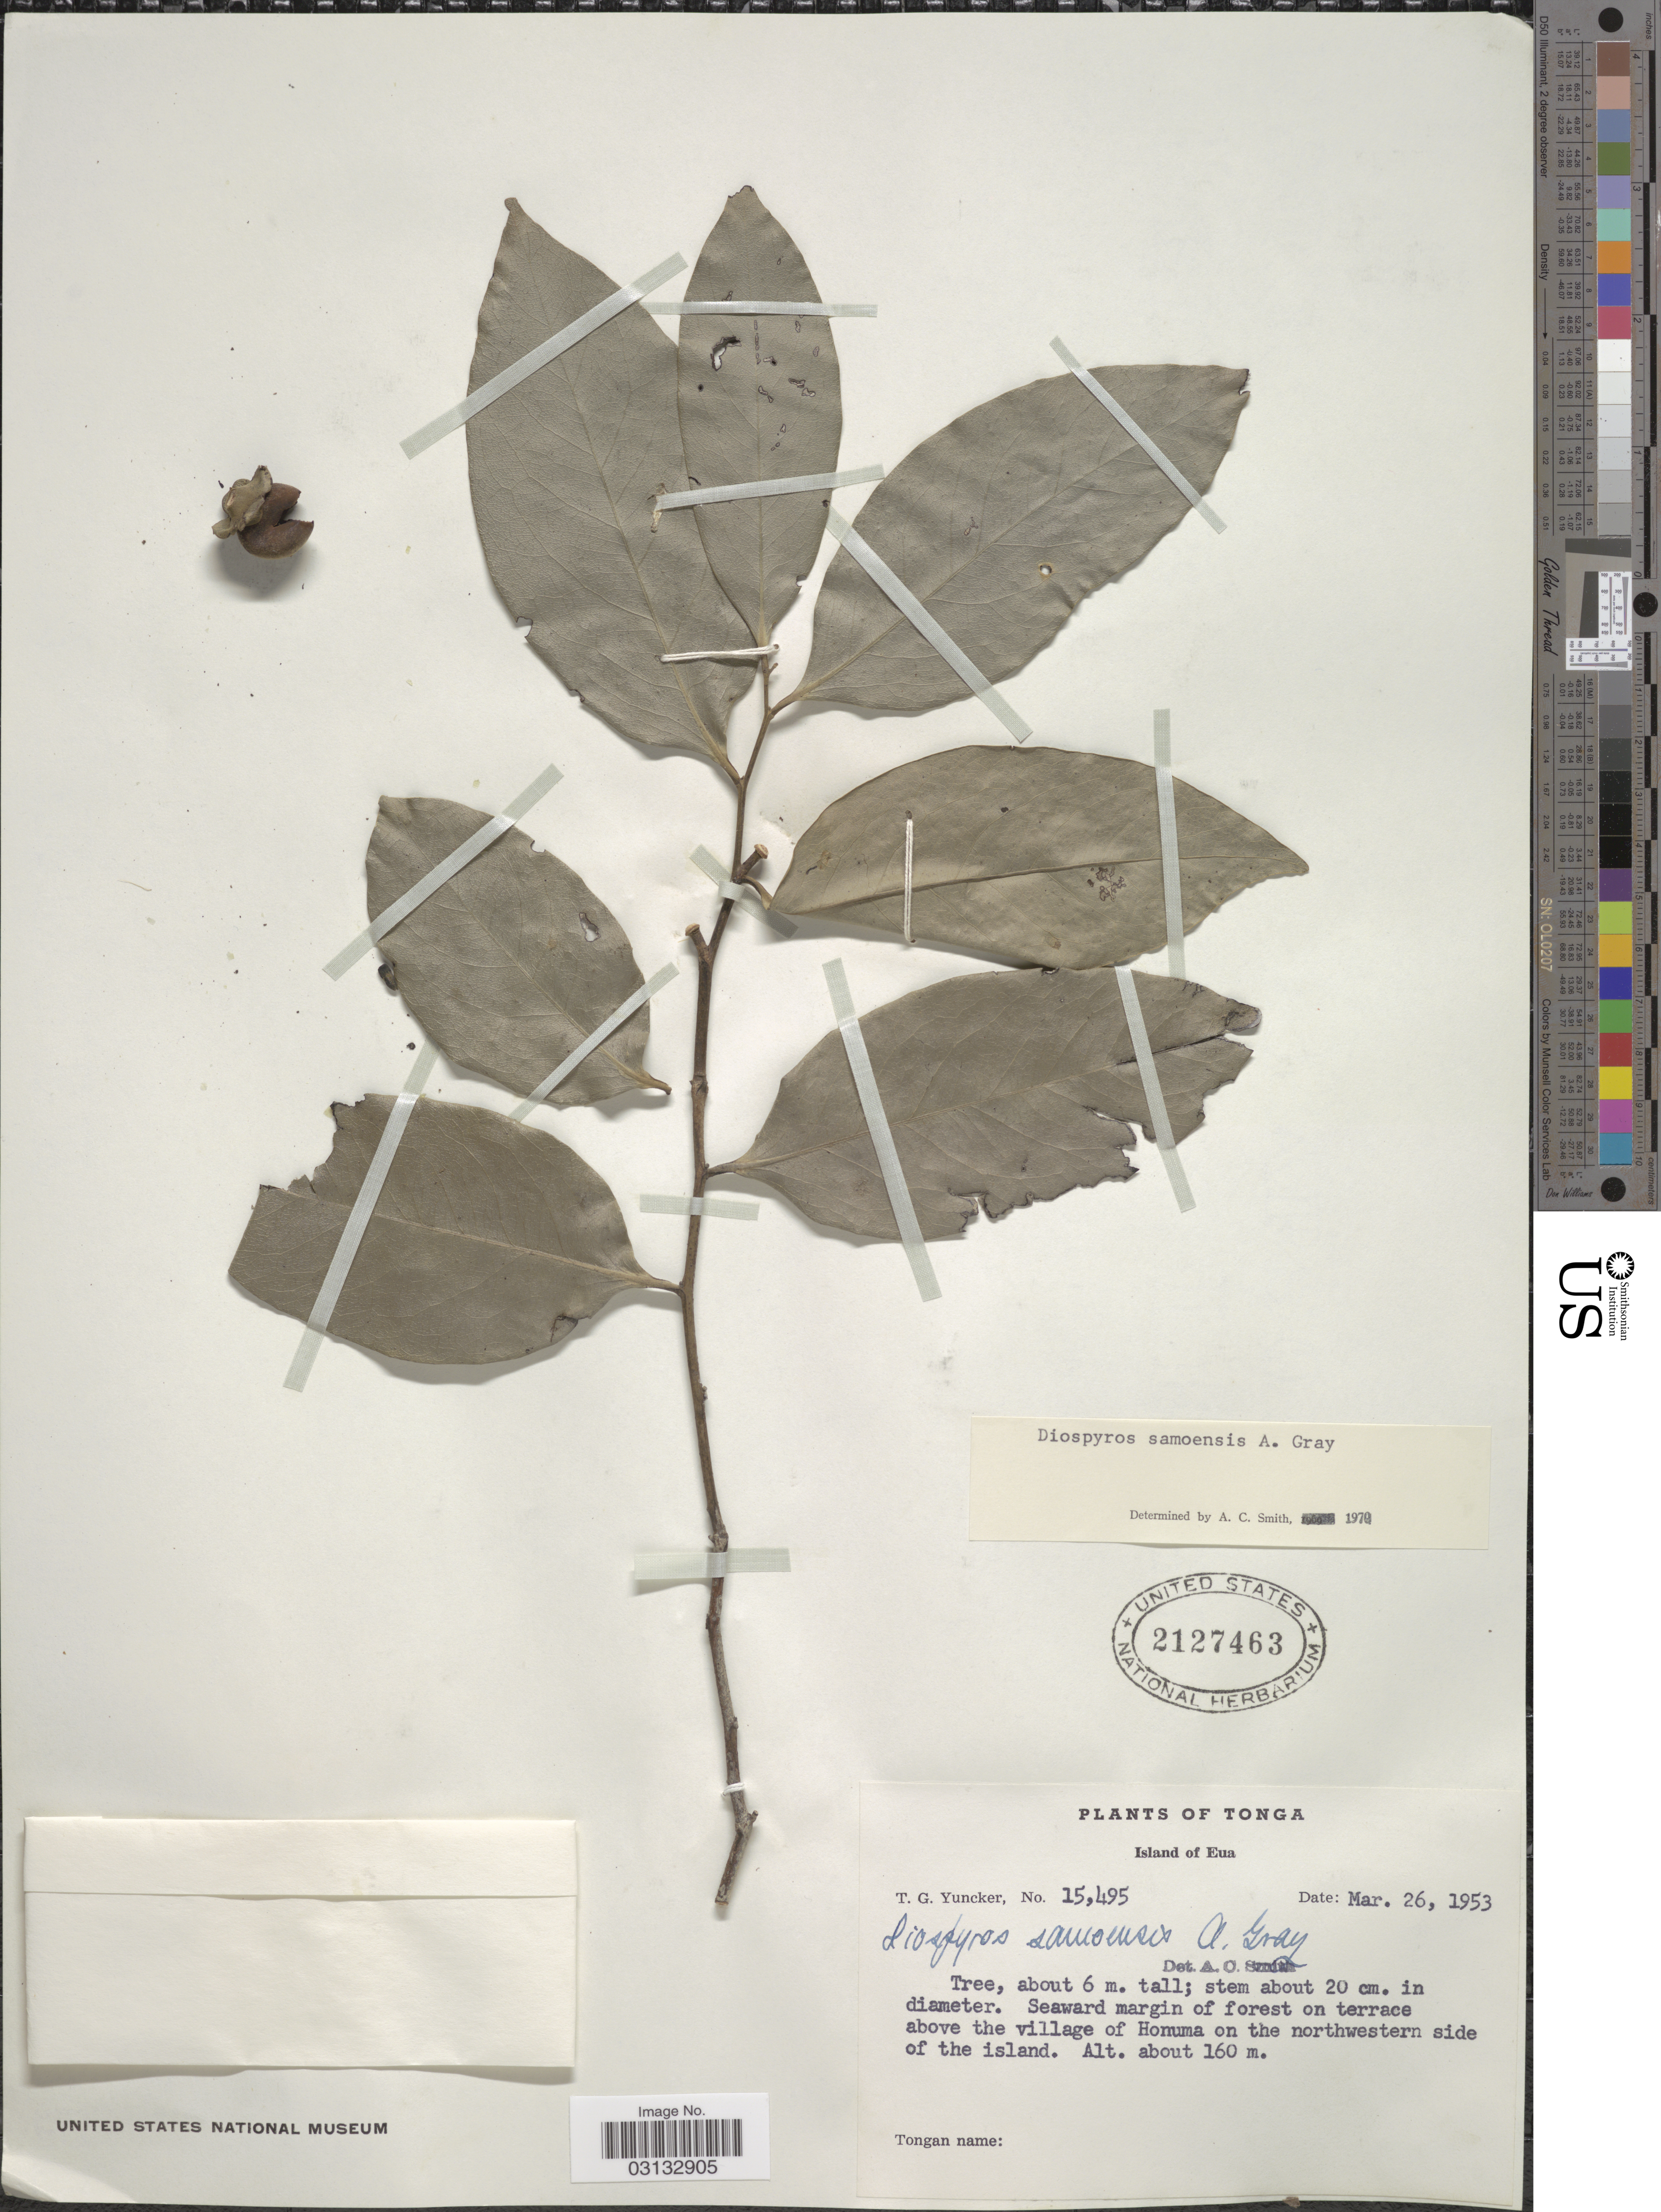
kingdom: Plantae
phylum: Tracheophyta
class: Magnoliopsida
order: Ericales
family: Ebenaceae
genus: Diospyros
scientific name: Diospyros samoensis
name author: A. Gray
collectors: T. G. Yuncker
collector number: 15495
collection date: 1953-03-26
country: Tonga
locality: Island of Eua. Seaward margin of forest on terrace above the village of Honuma on the northwestern side of the island.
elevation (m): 160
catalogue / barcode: US 2127463